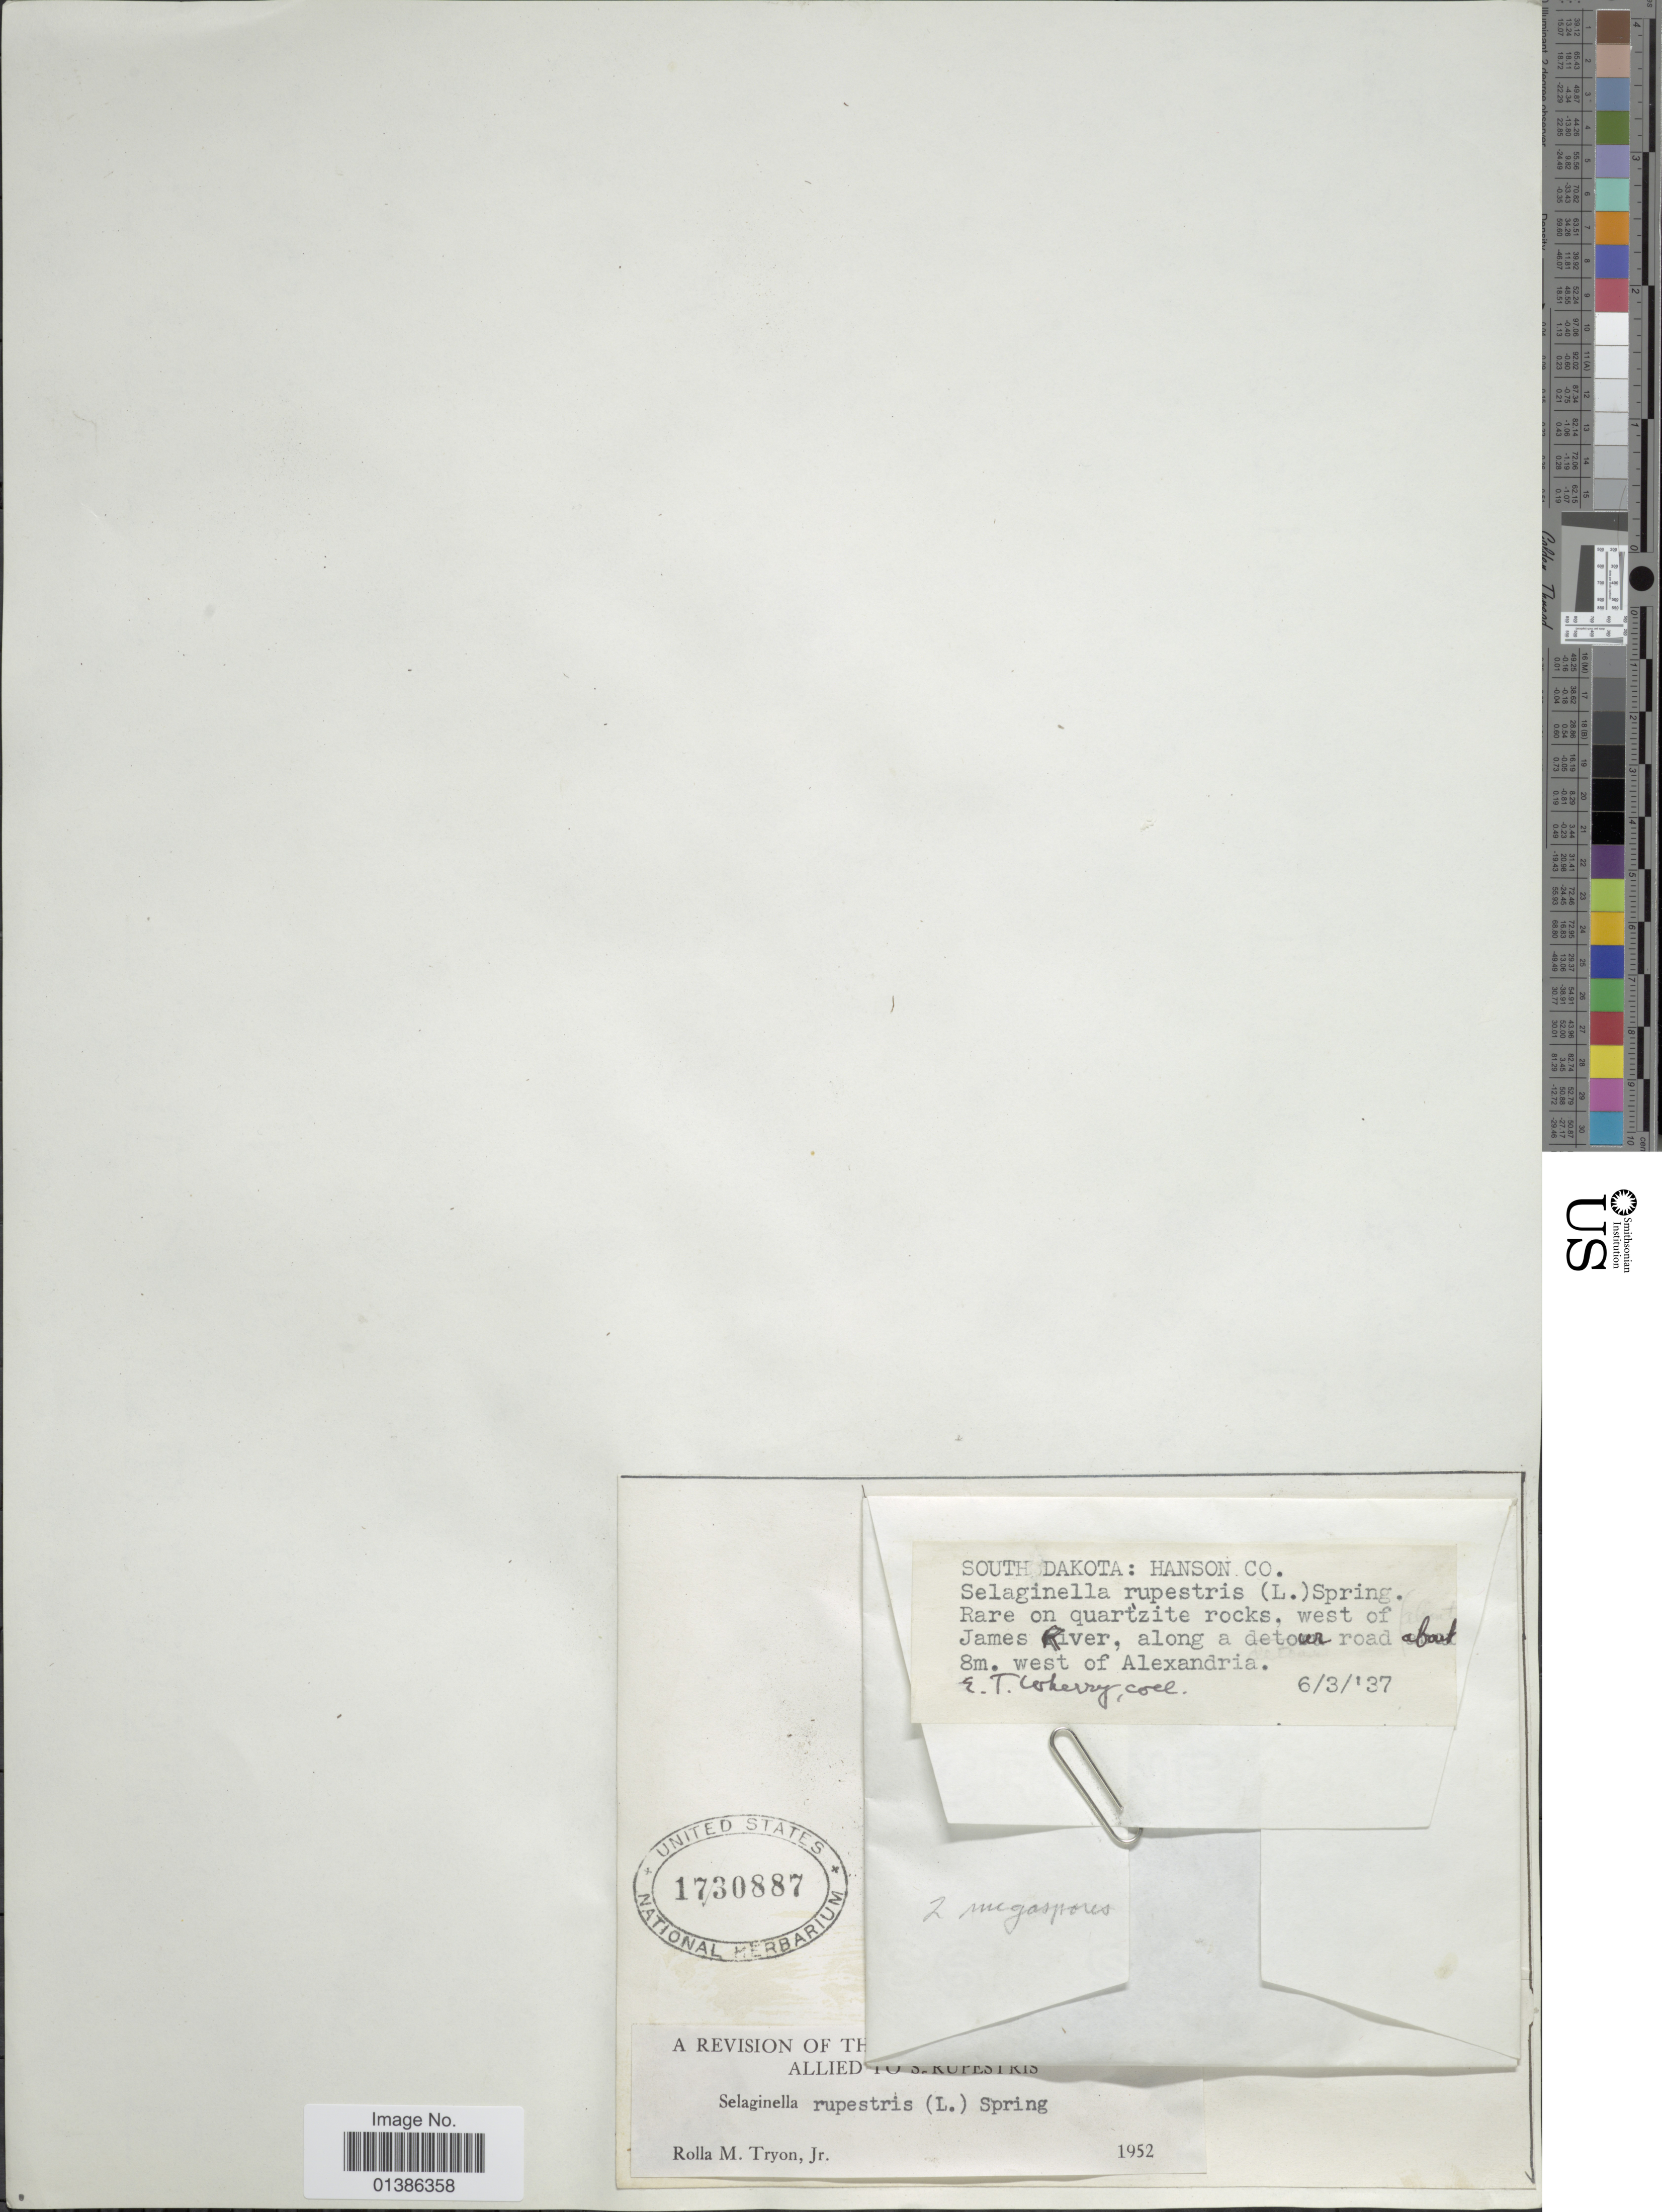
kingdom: Plantae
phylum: Tracheophyta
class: Lycopodiopsida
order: Selaginellales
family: Selaginellaceae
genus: Selaginella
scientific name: Selaginella rupestris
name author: (L.) Spring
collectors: E. T. Wherry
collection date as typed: Transcribed d/m/y: 3/6/37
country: United States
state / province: South Dakota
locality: Hanson Co. West of James River, along a detour road about 8m. west of Alexandria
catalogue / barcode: US 1730887